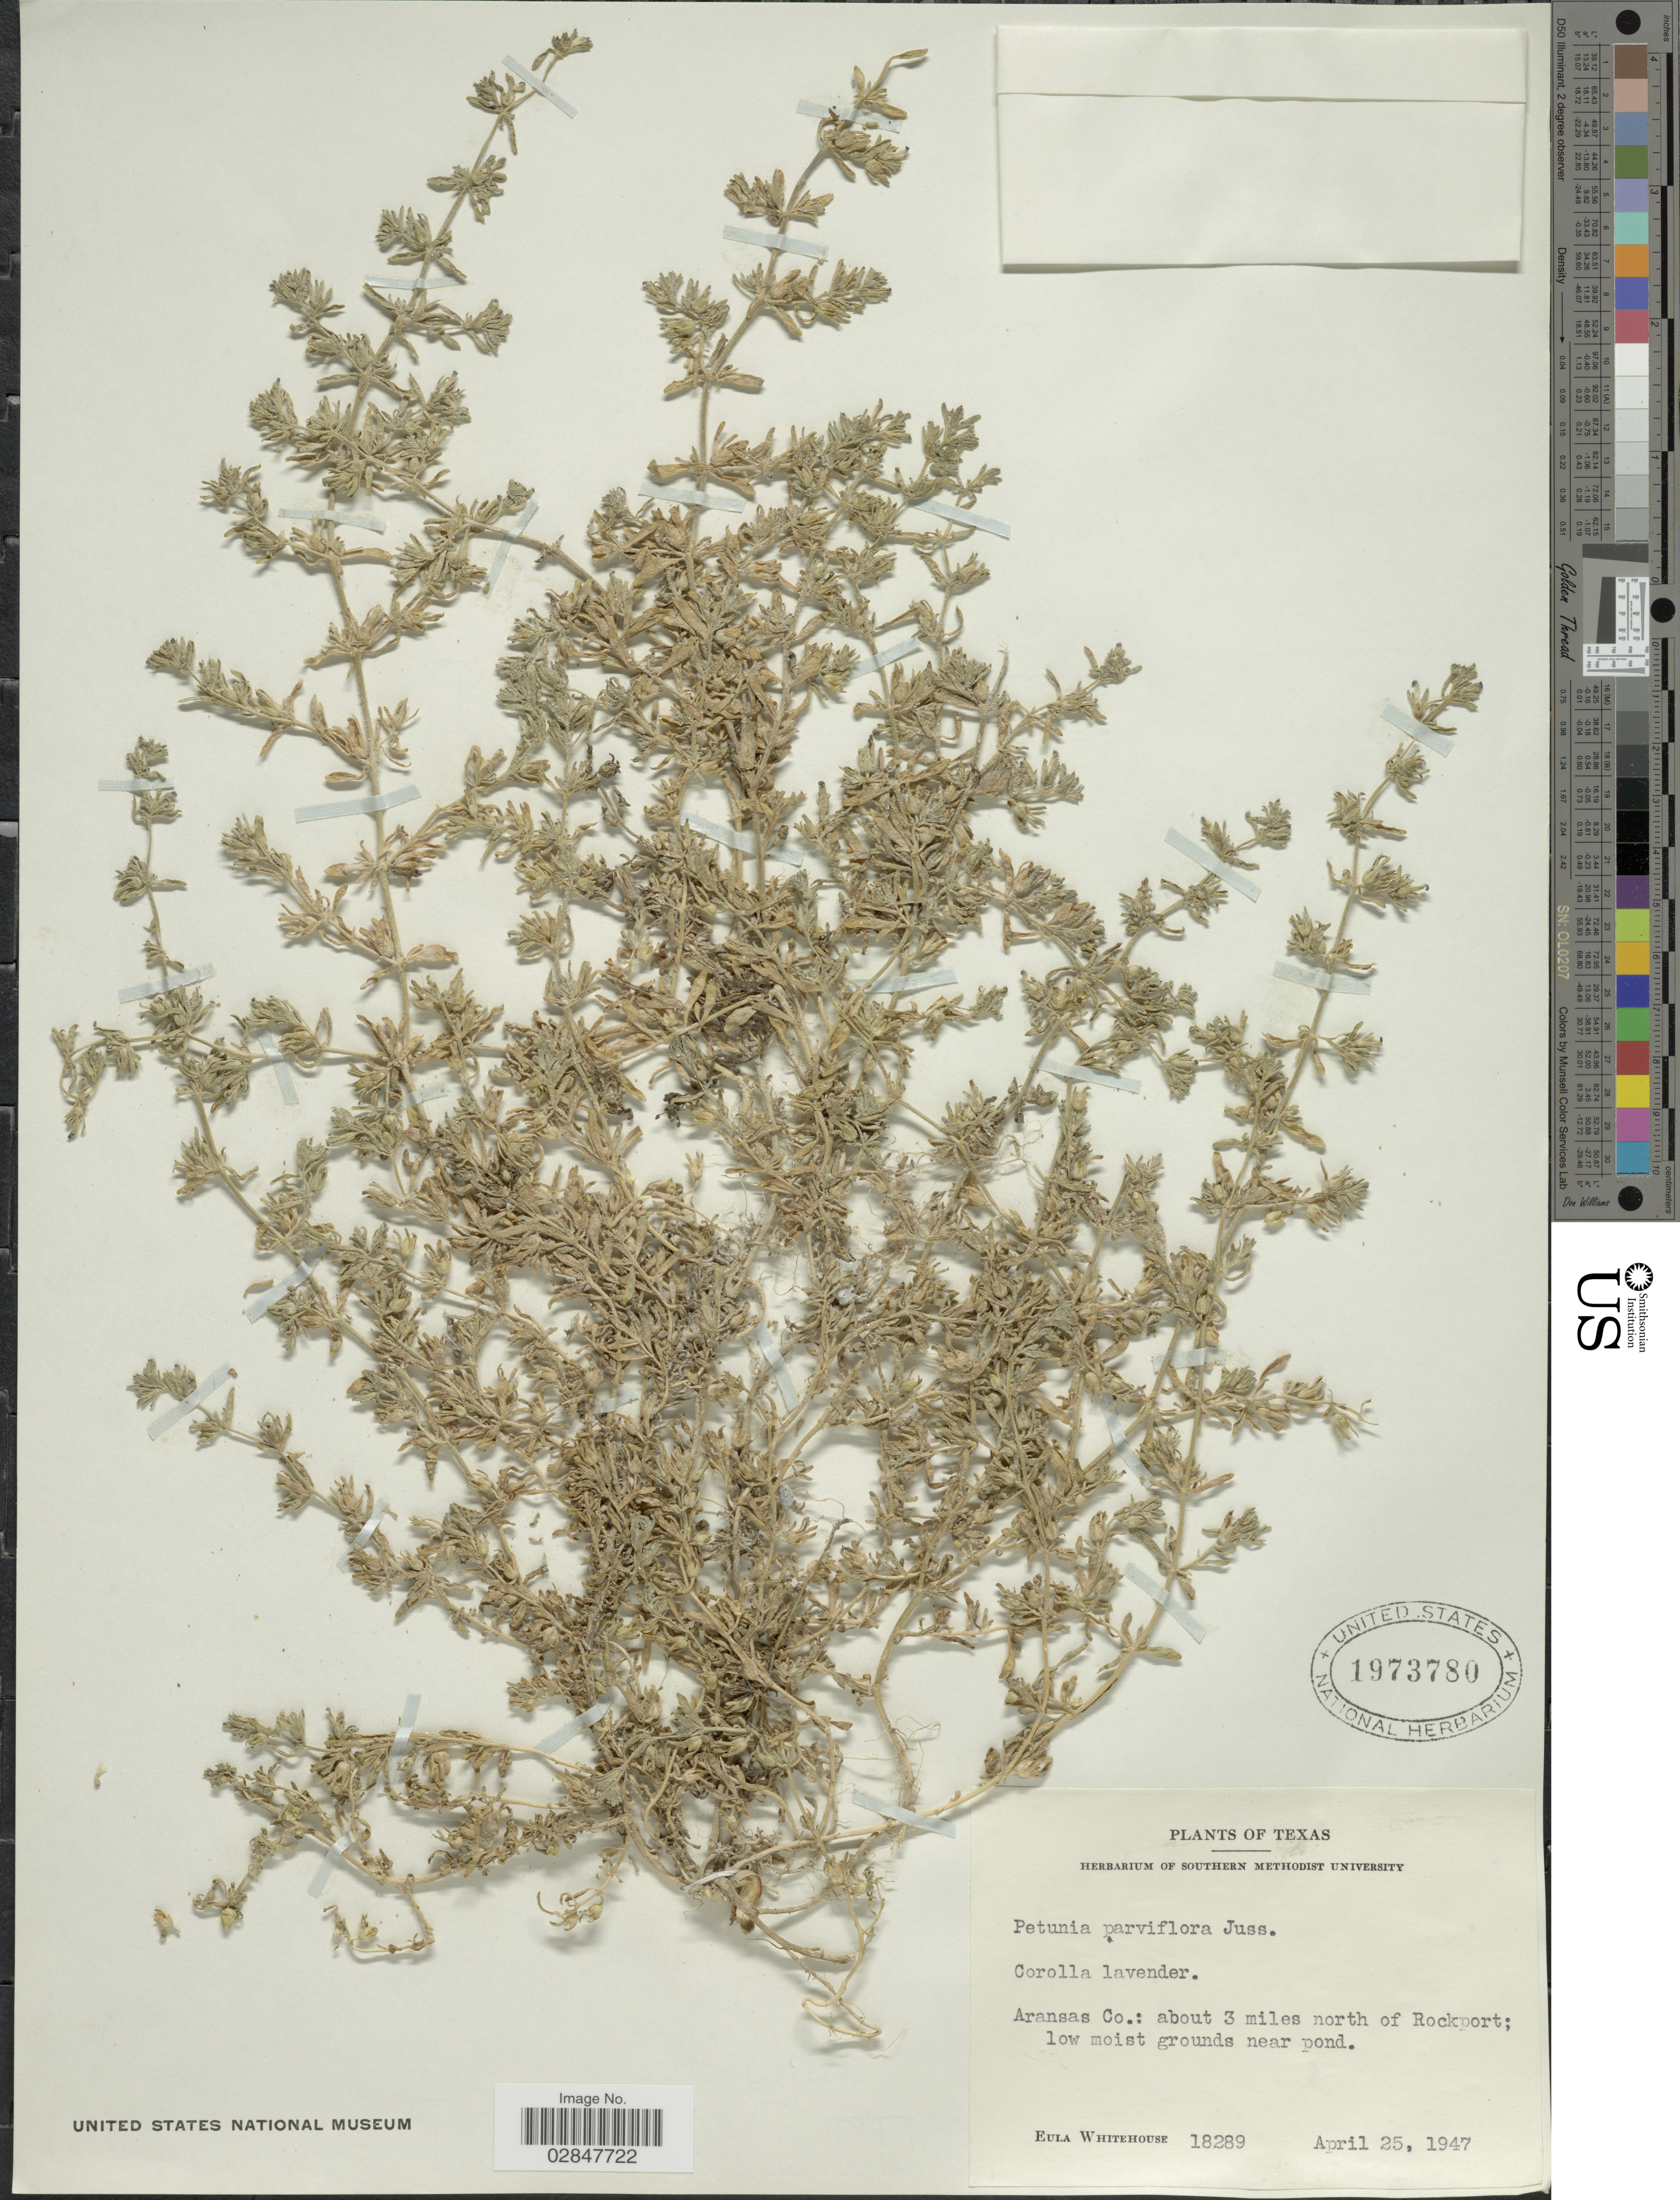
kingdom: Plantae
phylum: Tracheophyta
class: Magnoliopsida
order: Solanales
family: Solanaceae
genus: Petunia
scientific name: Petunia parviflora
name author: Juss.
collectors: E. Whitehouse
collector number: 18289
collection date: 1947-04-25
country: United States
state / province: Texas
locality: Aransas Co.: about 3 miles north of Rockport; low moist grounds near pond.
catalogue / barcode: US 1973780